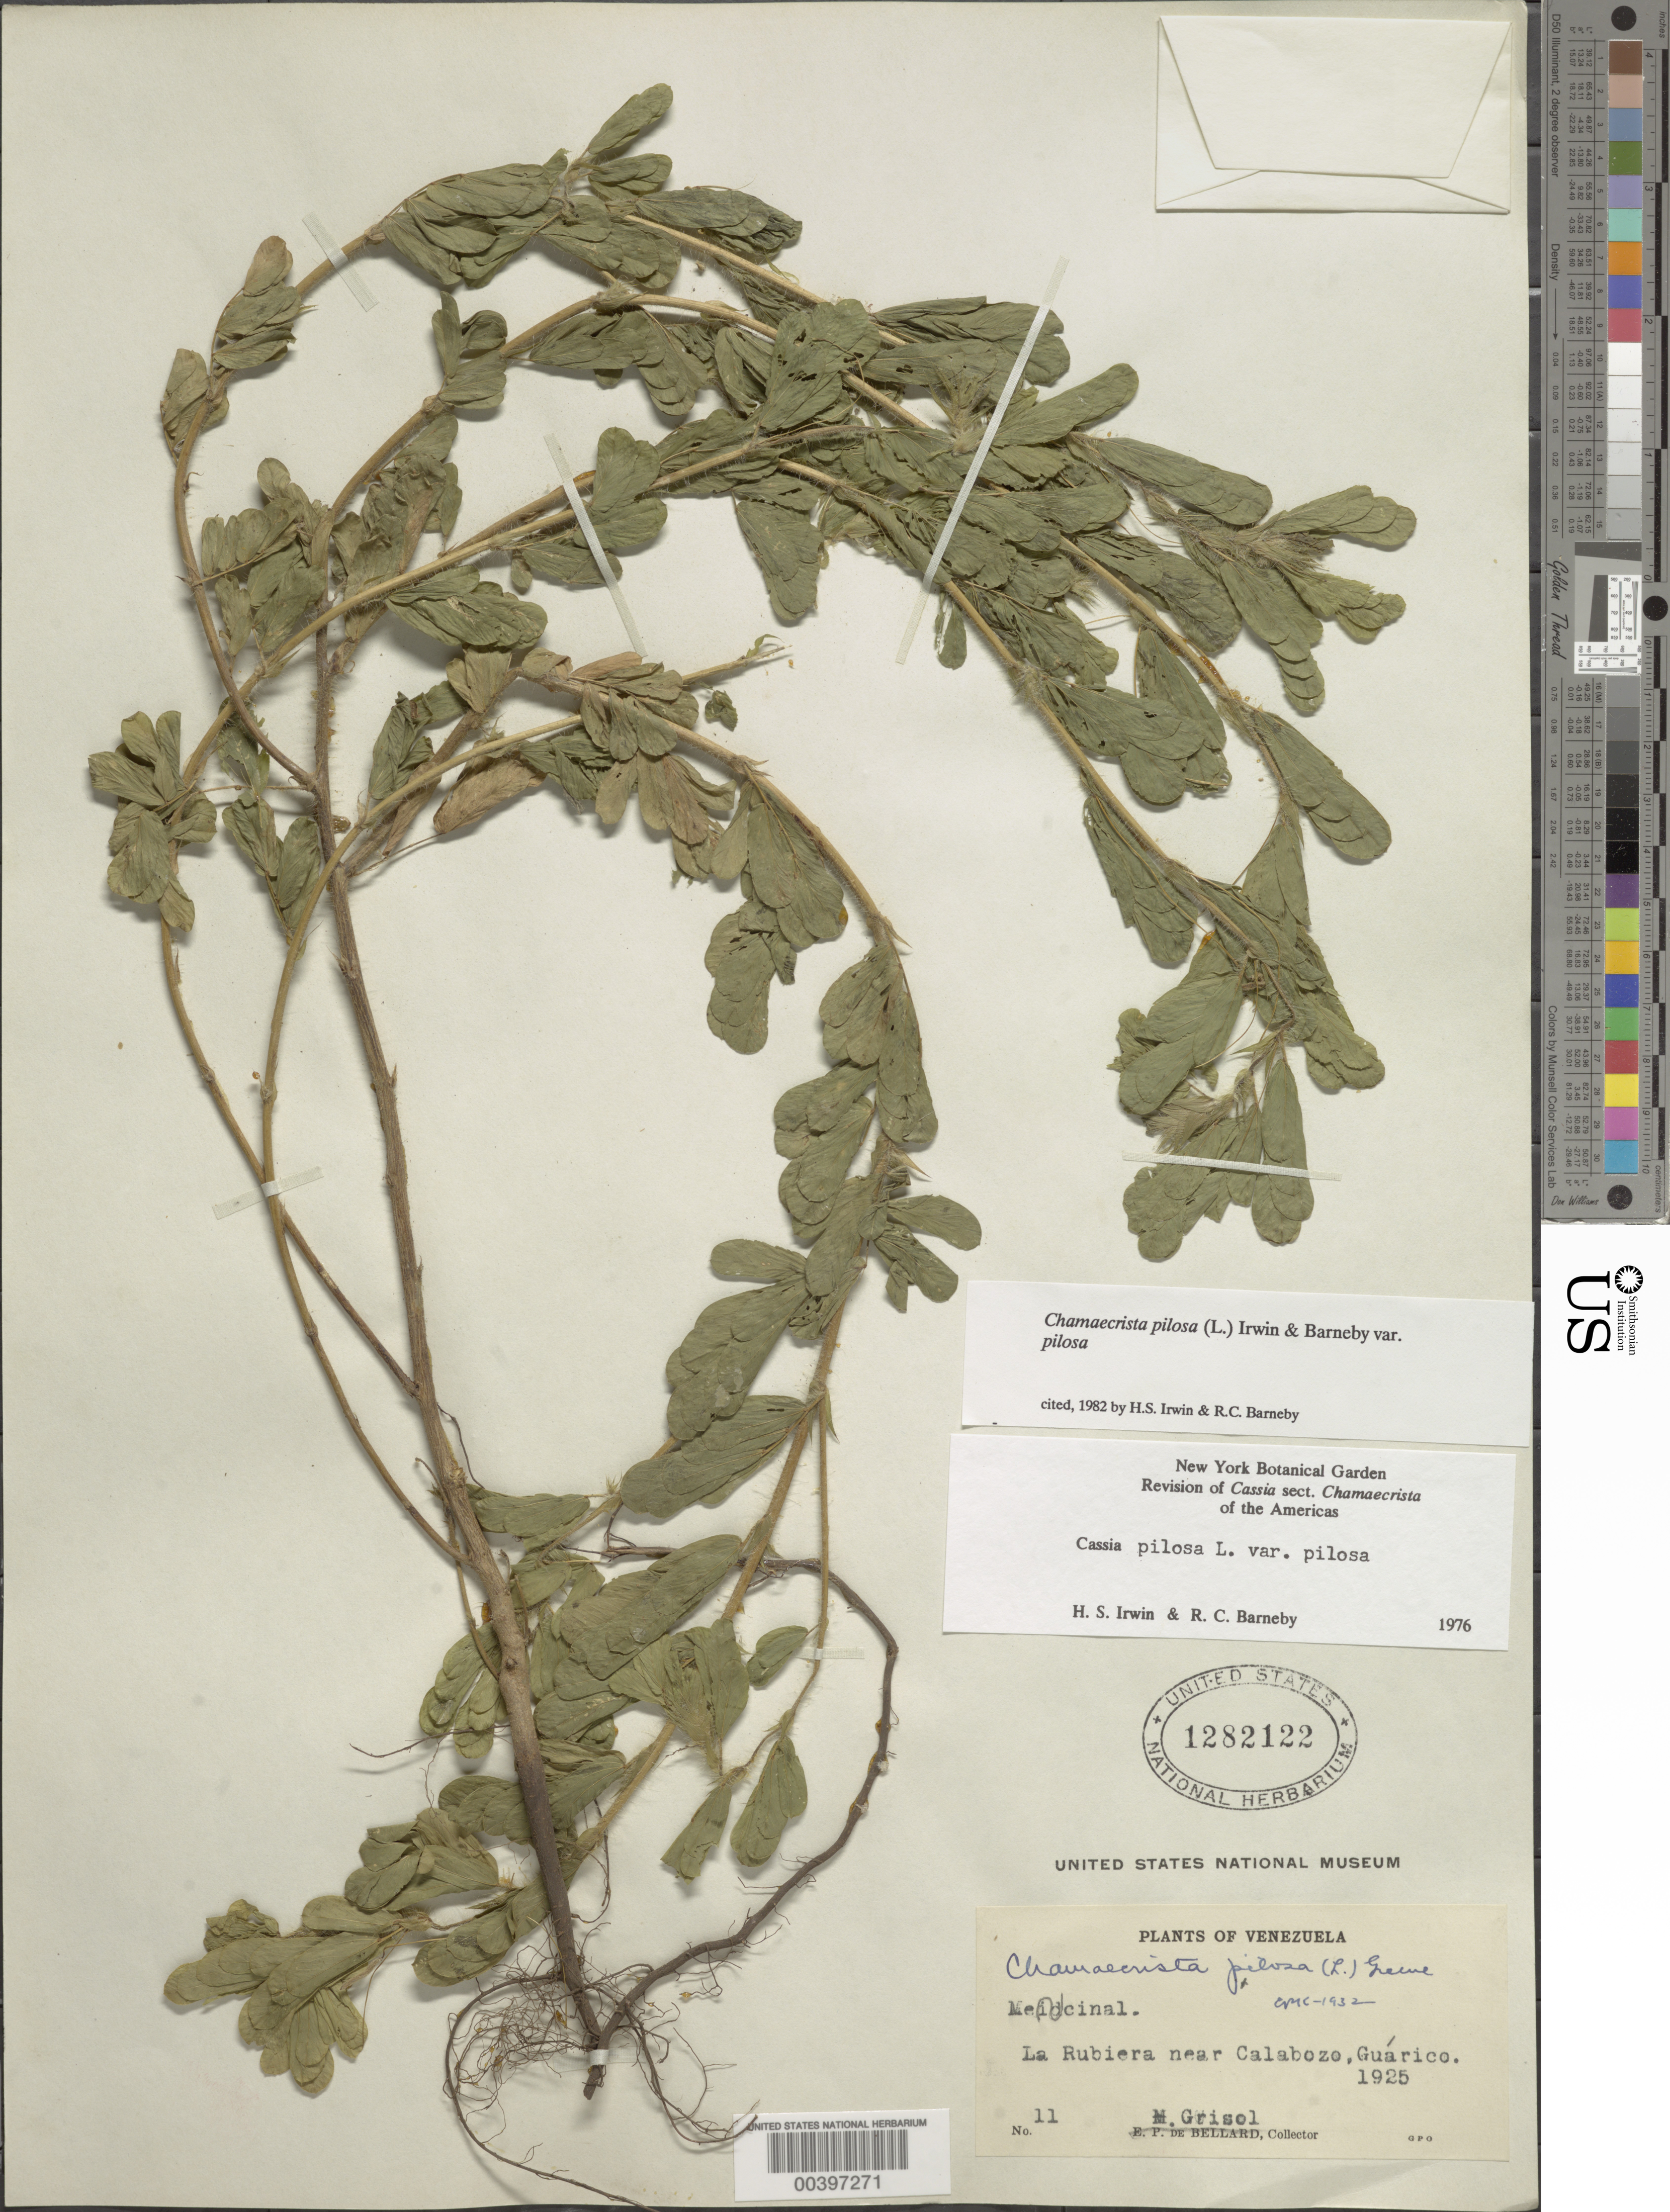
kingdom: Plantae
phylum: Tracheophyta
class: Magnoliopsida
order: Fabales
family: Fabaceae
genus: Chamaecrista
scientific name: Chamaecrista pilosa var. pilosa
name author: (L.) Greene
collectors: M. Grisol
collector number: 11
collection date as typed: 1925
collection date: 1925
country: Venezuela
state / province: Guárico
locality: La Rubiera near Calabozo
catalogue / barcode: US 1282122